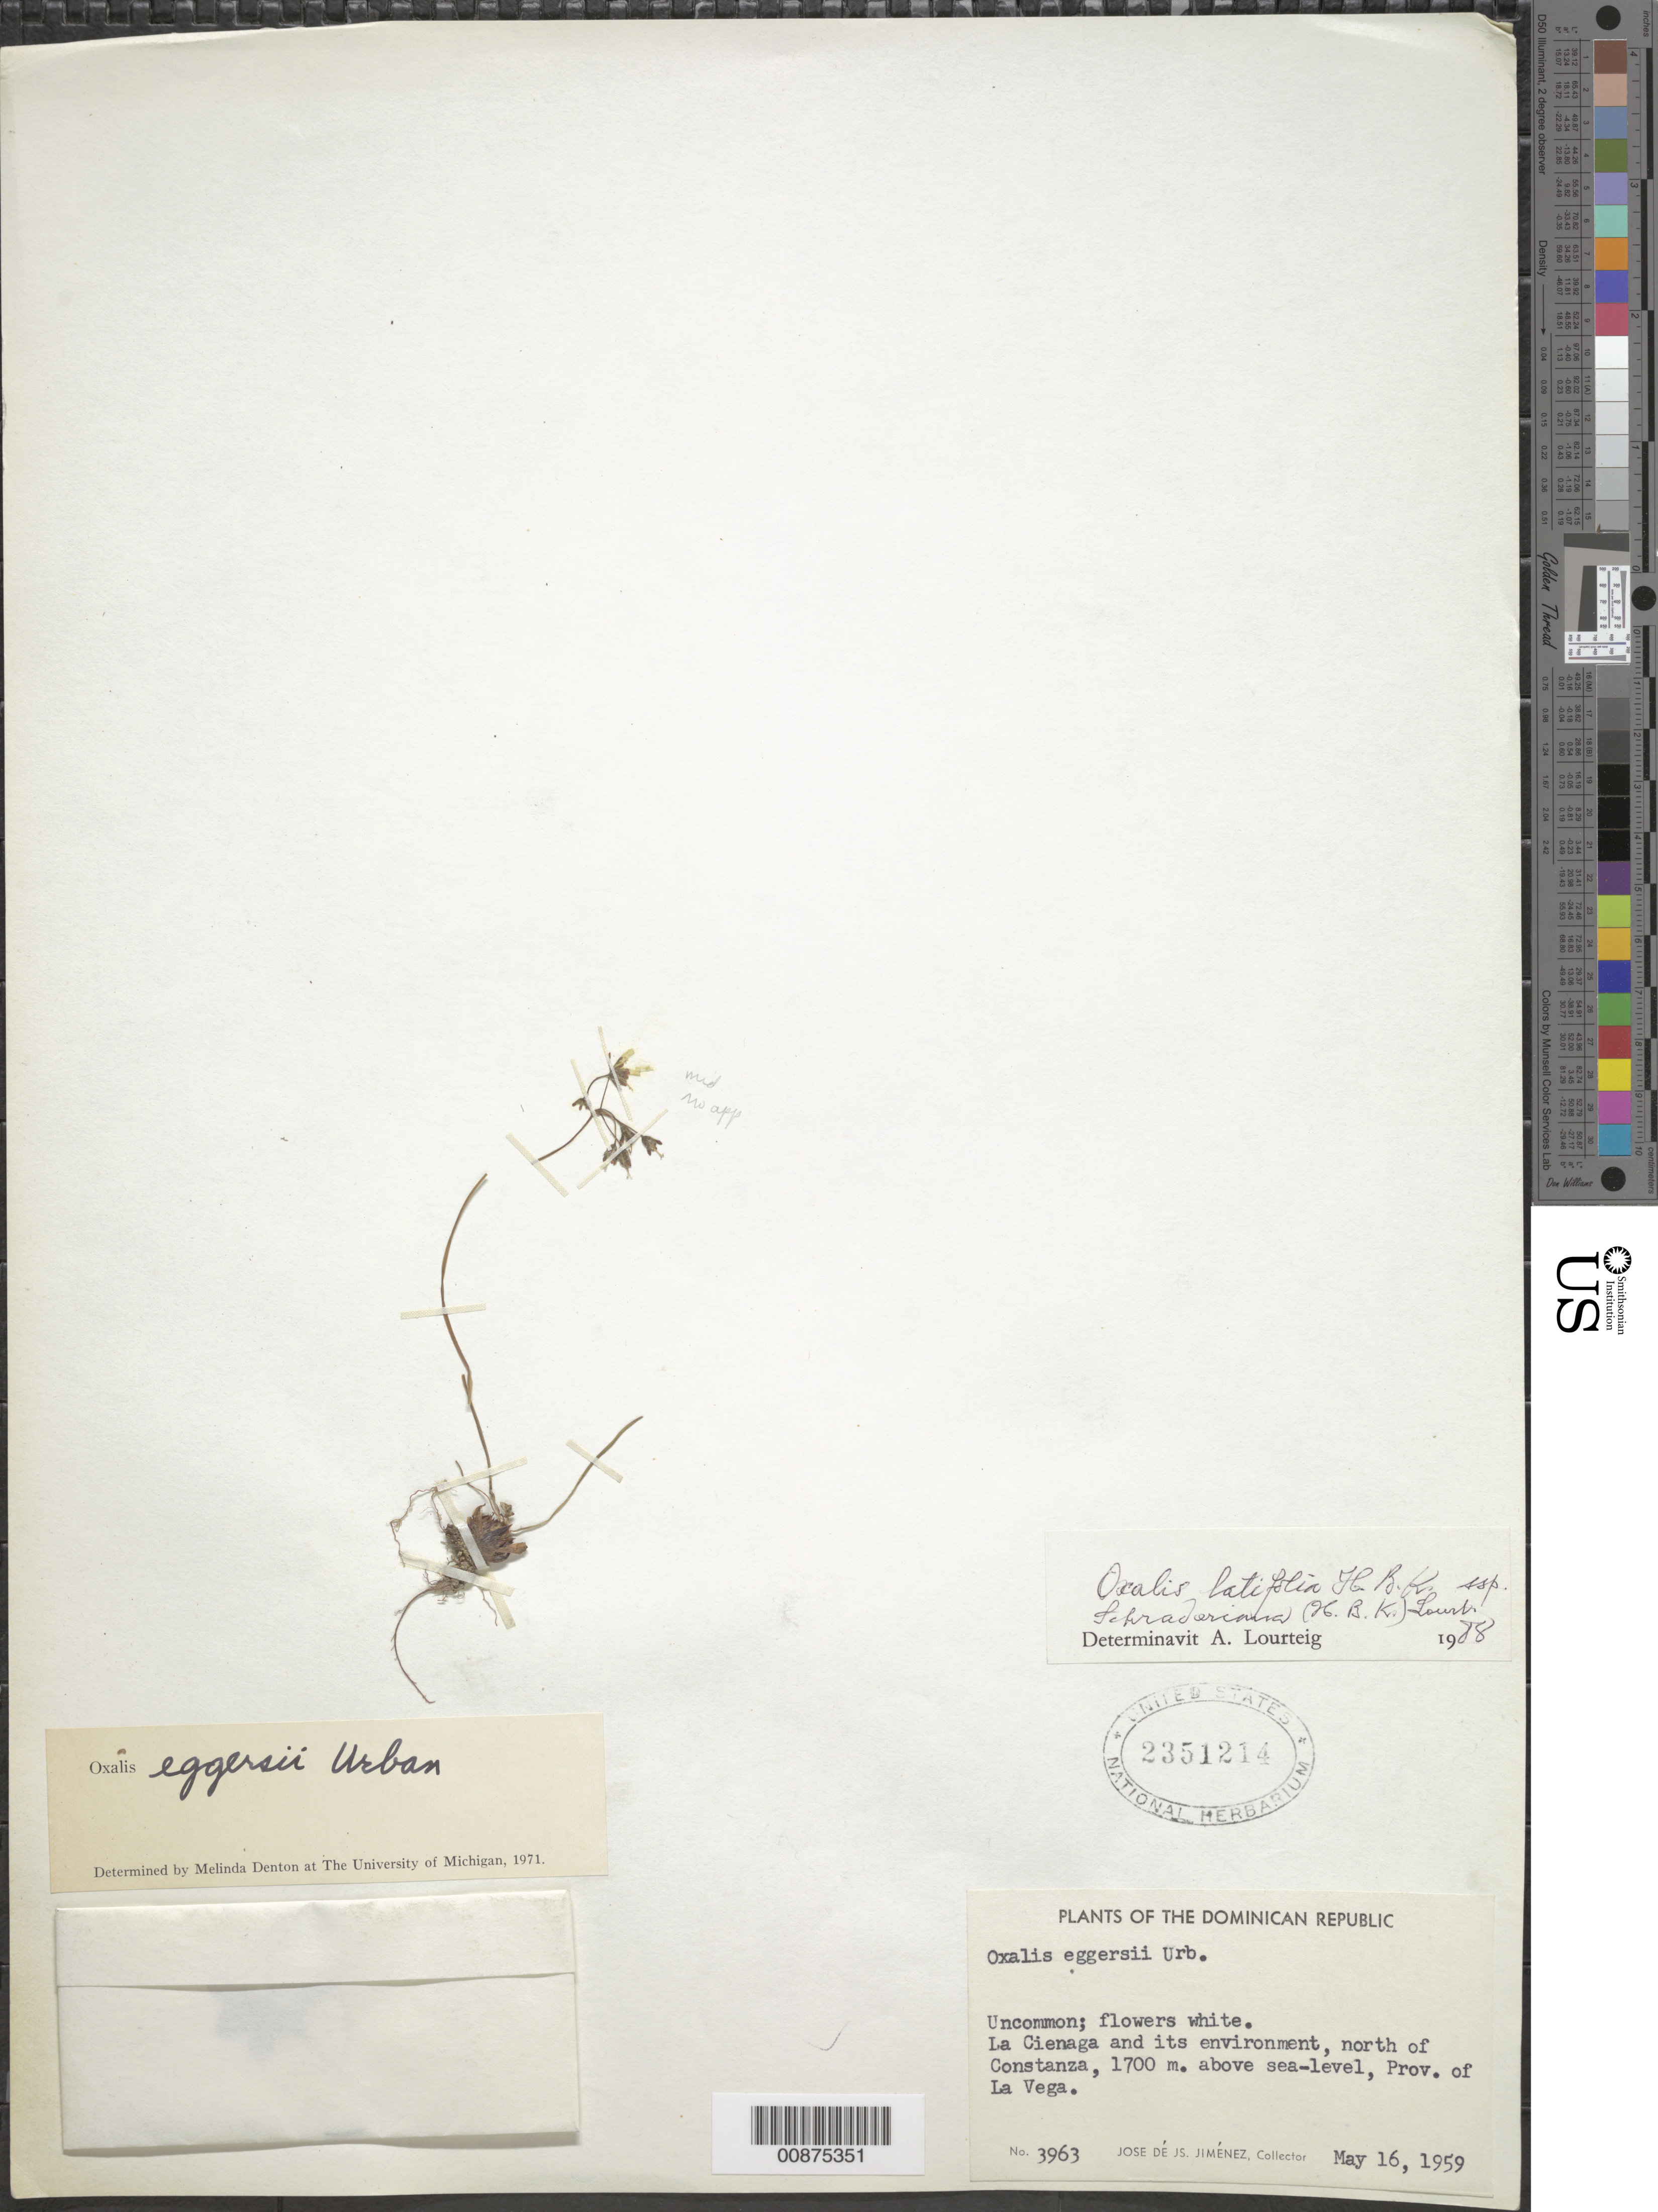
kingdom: Plantae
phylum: Tracheophyta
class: Magnoliopsida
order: Oxalidales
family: Oxalidaceae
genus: Oxalis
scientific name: Oxalis latifolia subsp. schraderiana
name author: (Kunth) Lourteig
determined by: Lourteig, A.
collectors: J. J. Jiménez Almonte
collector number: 3963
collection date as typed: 16 May 1959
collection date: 1959-05-16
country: Dominican Republic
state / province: La Vega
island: Hispaniola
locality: La Ciénaga and its environment, north of Constanza.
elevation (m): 1700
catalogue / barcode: US 2351214